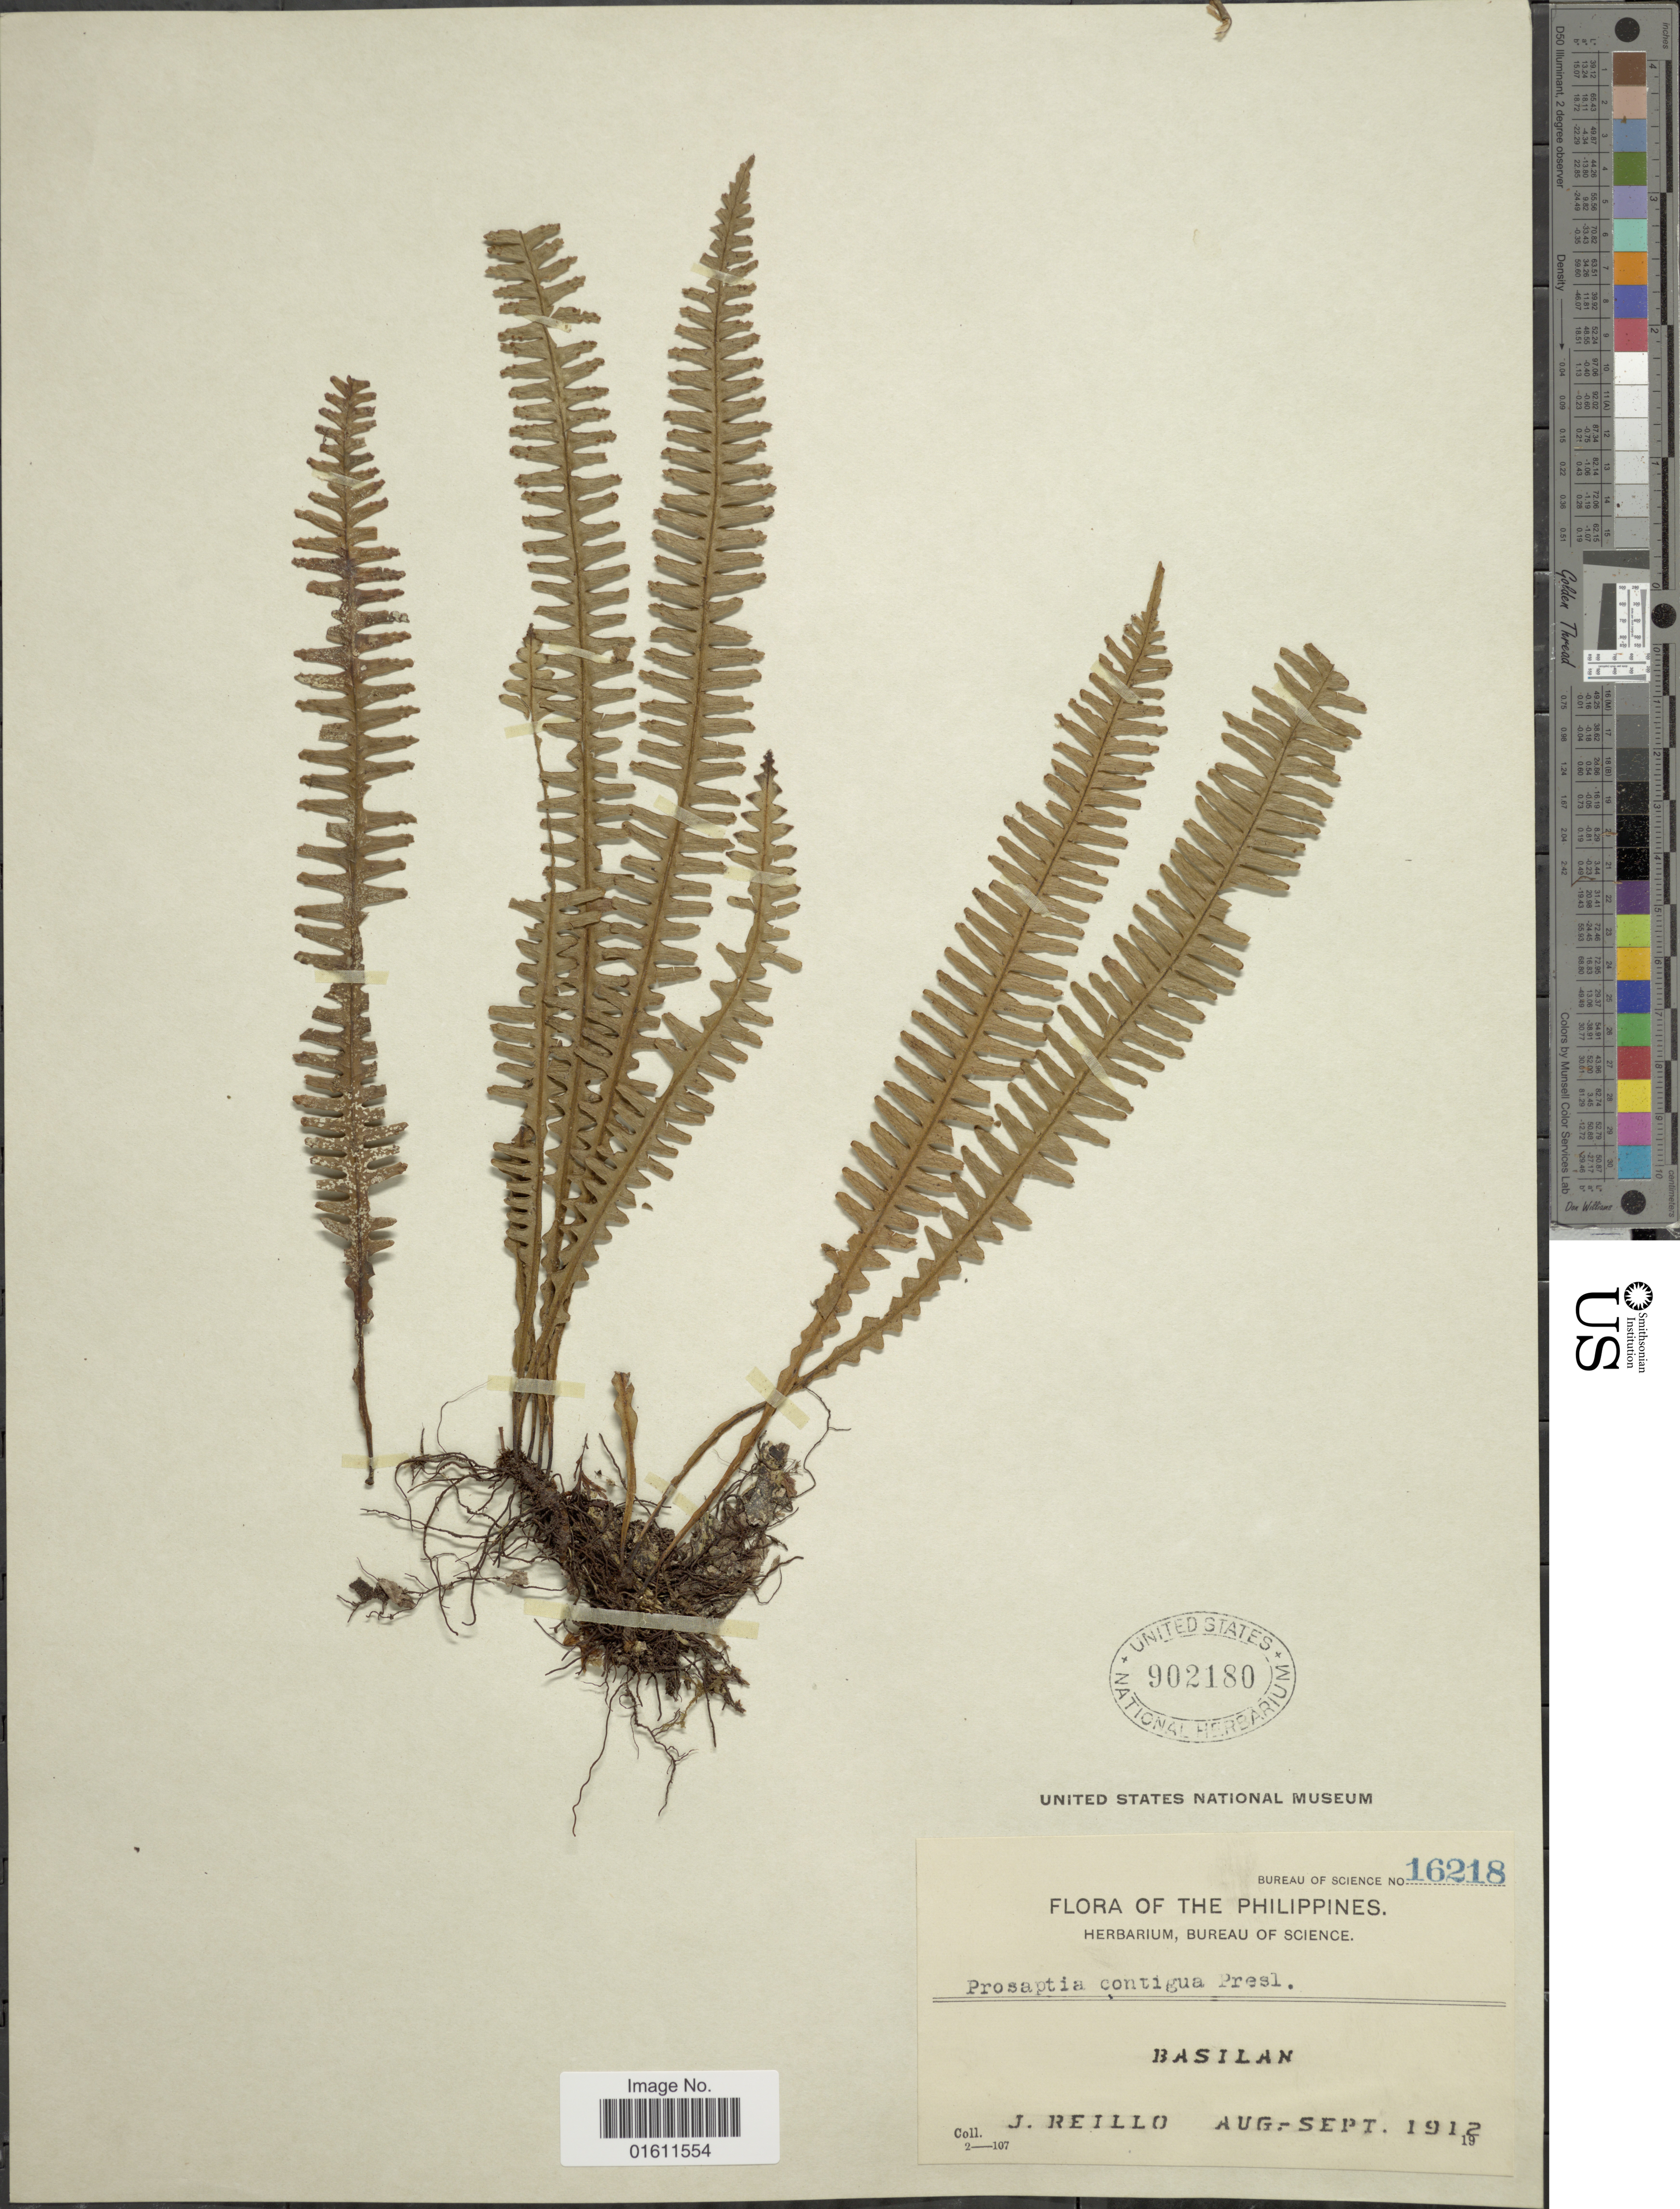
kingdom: Plantae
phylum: Tracheophyta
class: Polypodiopsida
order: Polypodiales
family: Polypodiaceae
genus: Prosaptia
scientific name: Prosaptia contigua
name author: (G. Forst.) Presl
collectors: J. Reillo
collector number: Bureau of Science 16218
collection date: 1912-08/1912-09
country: Philippines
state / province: Muslim Mindanao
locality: Basilan.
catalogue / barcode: US 902180